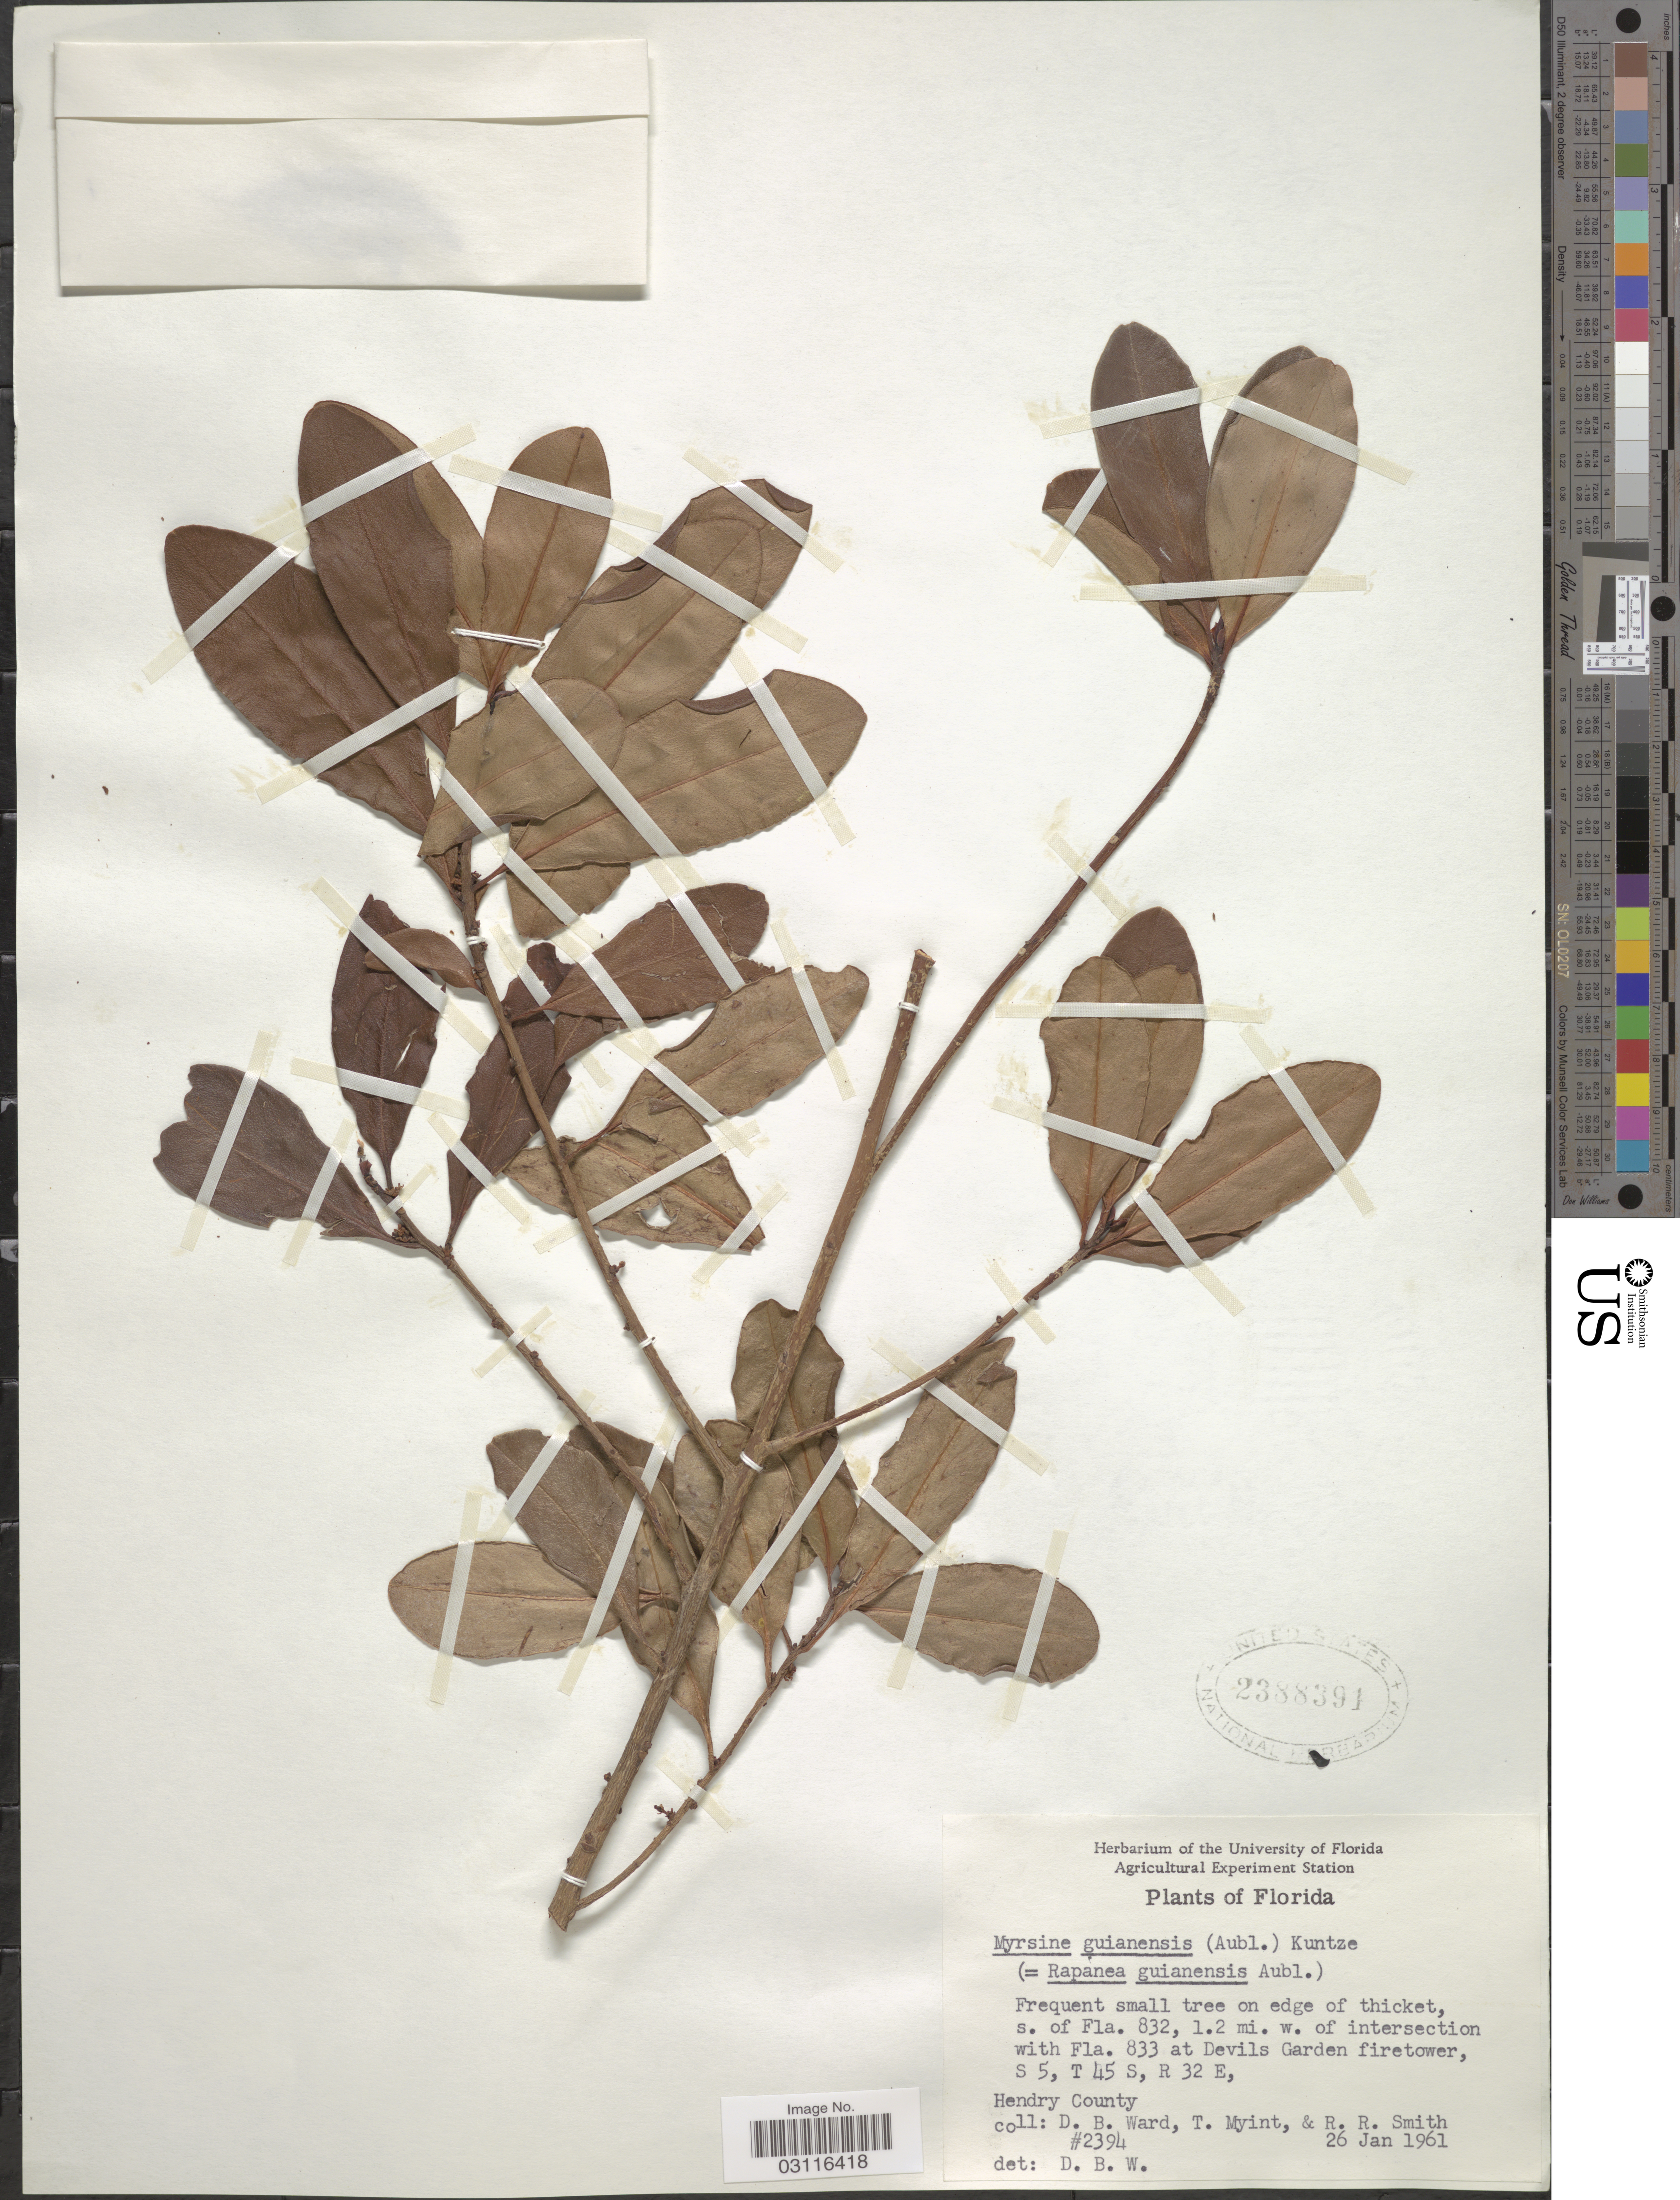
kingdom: Plantae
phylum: Tracheophyta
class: Magnoliopsida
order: Ericales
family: Primulaceae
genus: Myrsine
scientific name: Myrsine guianensis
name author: (Aubl.) Kuntze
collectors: D. B. Ward, T. Myint & R. Smith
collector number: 2394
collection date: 1961-01-26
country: United States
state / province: Florida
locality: S. of Fla. 832, 1.2 mi. w. of intersection with Fla. 833 at Devils Garden firetower, S5, T45S, R32E, Hendry County.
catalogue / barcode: US 2388391